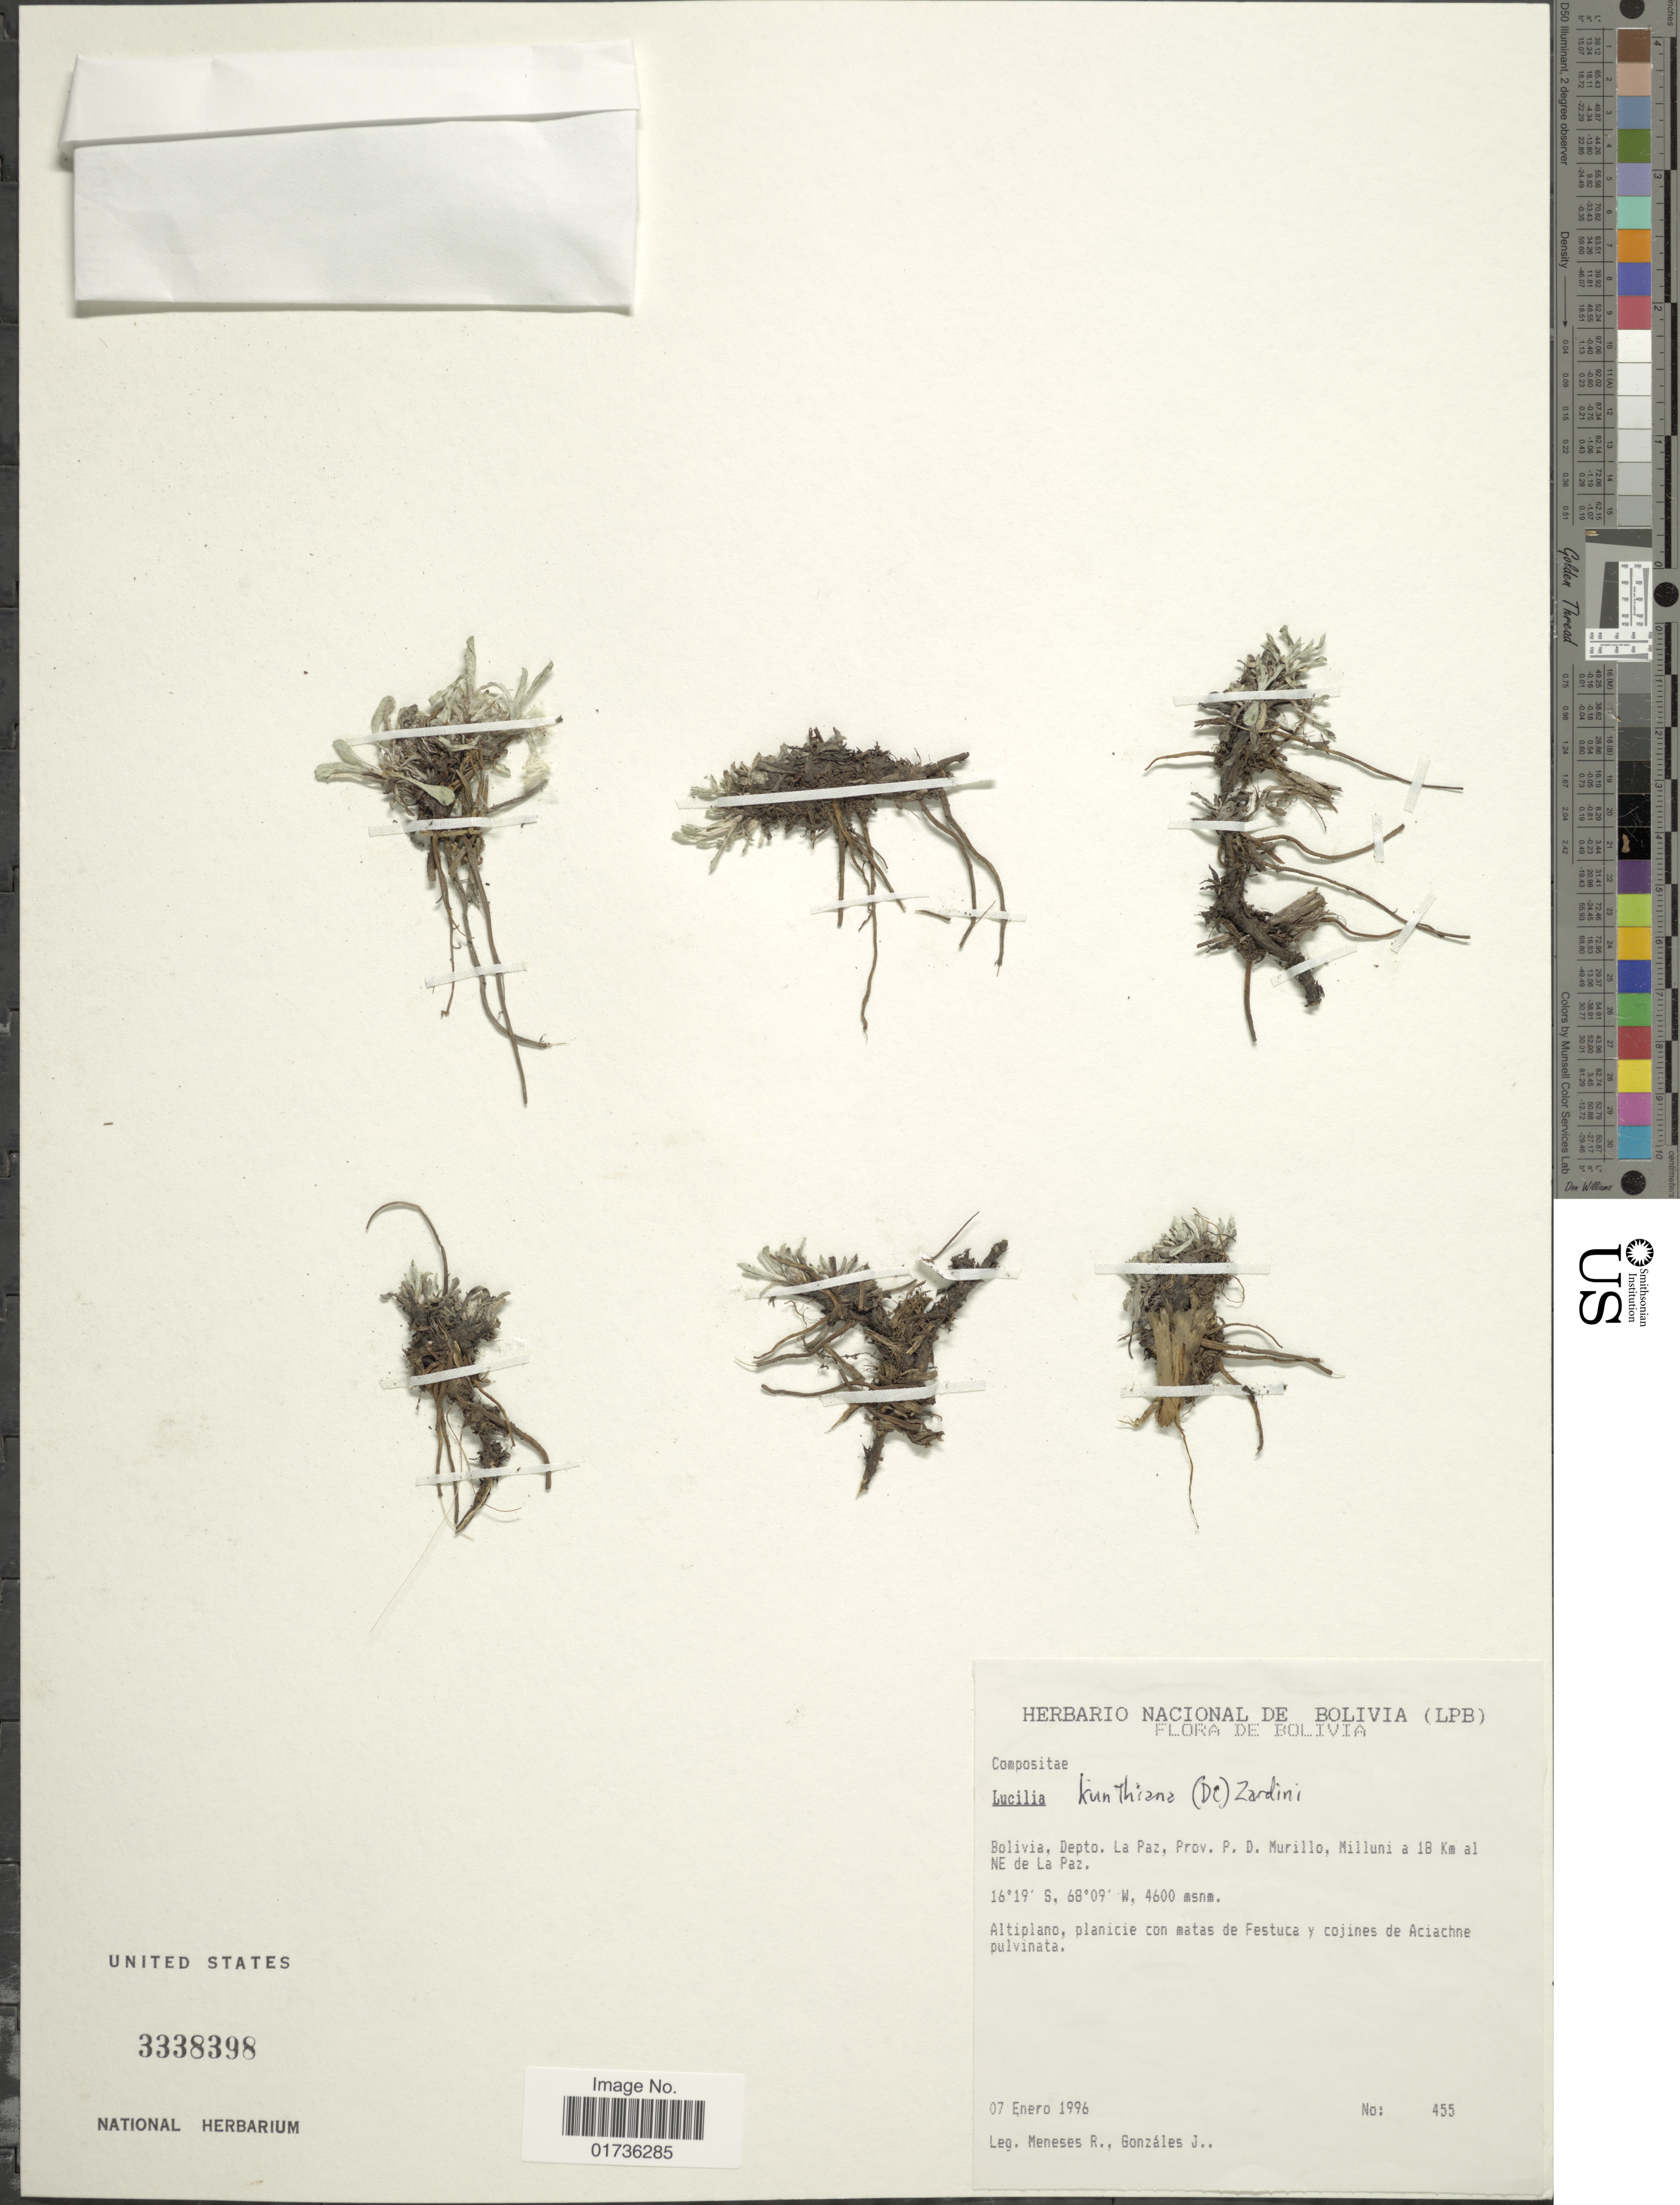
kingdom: Plantae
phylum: Tracheophyta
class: Magnoliopsida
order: Asterales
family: Asteraceae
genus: Lucilia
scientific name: Lucilia kunthiana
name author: (DC.) Zardini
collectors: R. I. Meneses & J. Gonzales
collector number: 455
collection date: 1996-01-07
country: Bolivia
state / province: La Paz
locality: Depto. La Paz, Prov. P.D. Murillo, Milluni a 18 Km ak NE de La Paz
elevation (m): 4600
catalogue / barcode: US 3338398